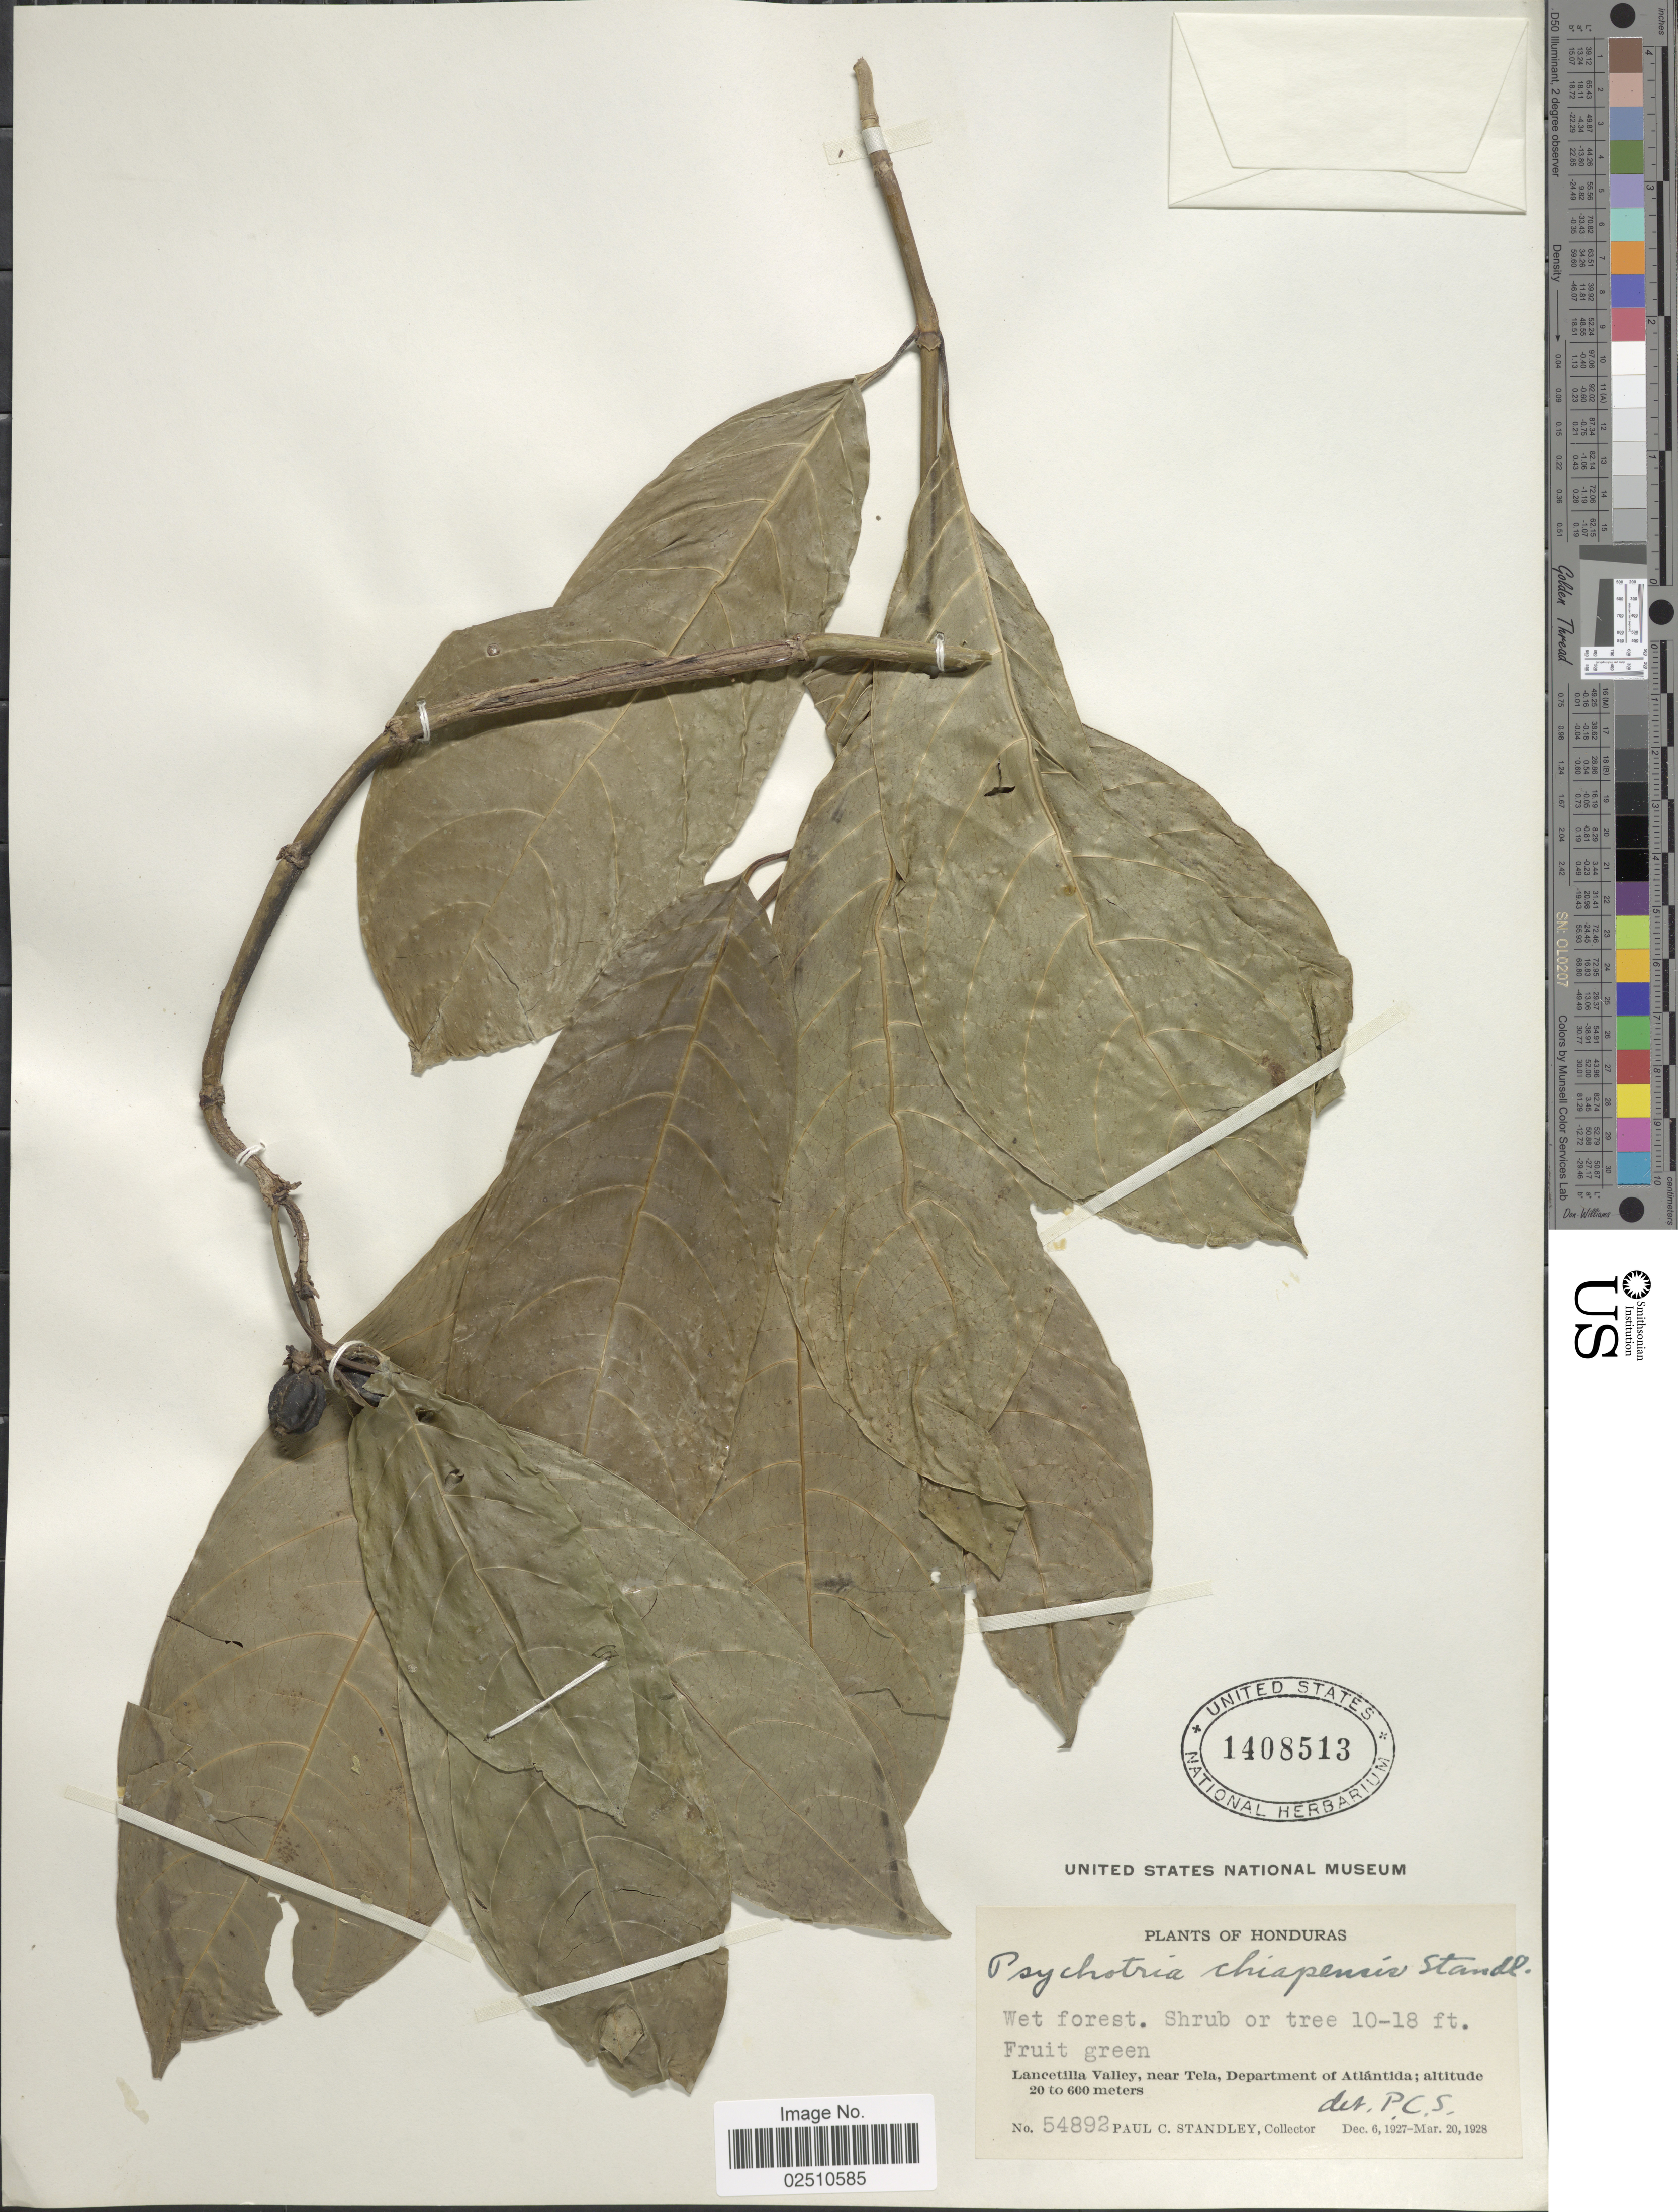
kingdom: Plantae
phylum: Tracheophyta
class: Magnoliopsida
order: Gentianales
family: Rubiaceae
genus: Psychotria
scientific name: Psychotria chiapensis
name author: Standl.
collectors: P. C. Standley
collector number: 54892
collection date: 1927-12-06/1928-03-20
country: Honduras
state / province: Atlántida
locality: Lancetilla Valley, near Tela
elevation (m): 20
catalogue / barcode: US 1408513